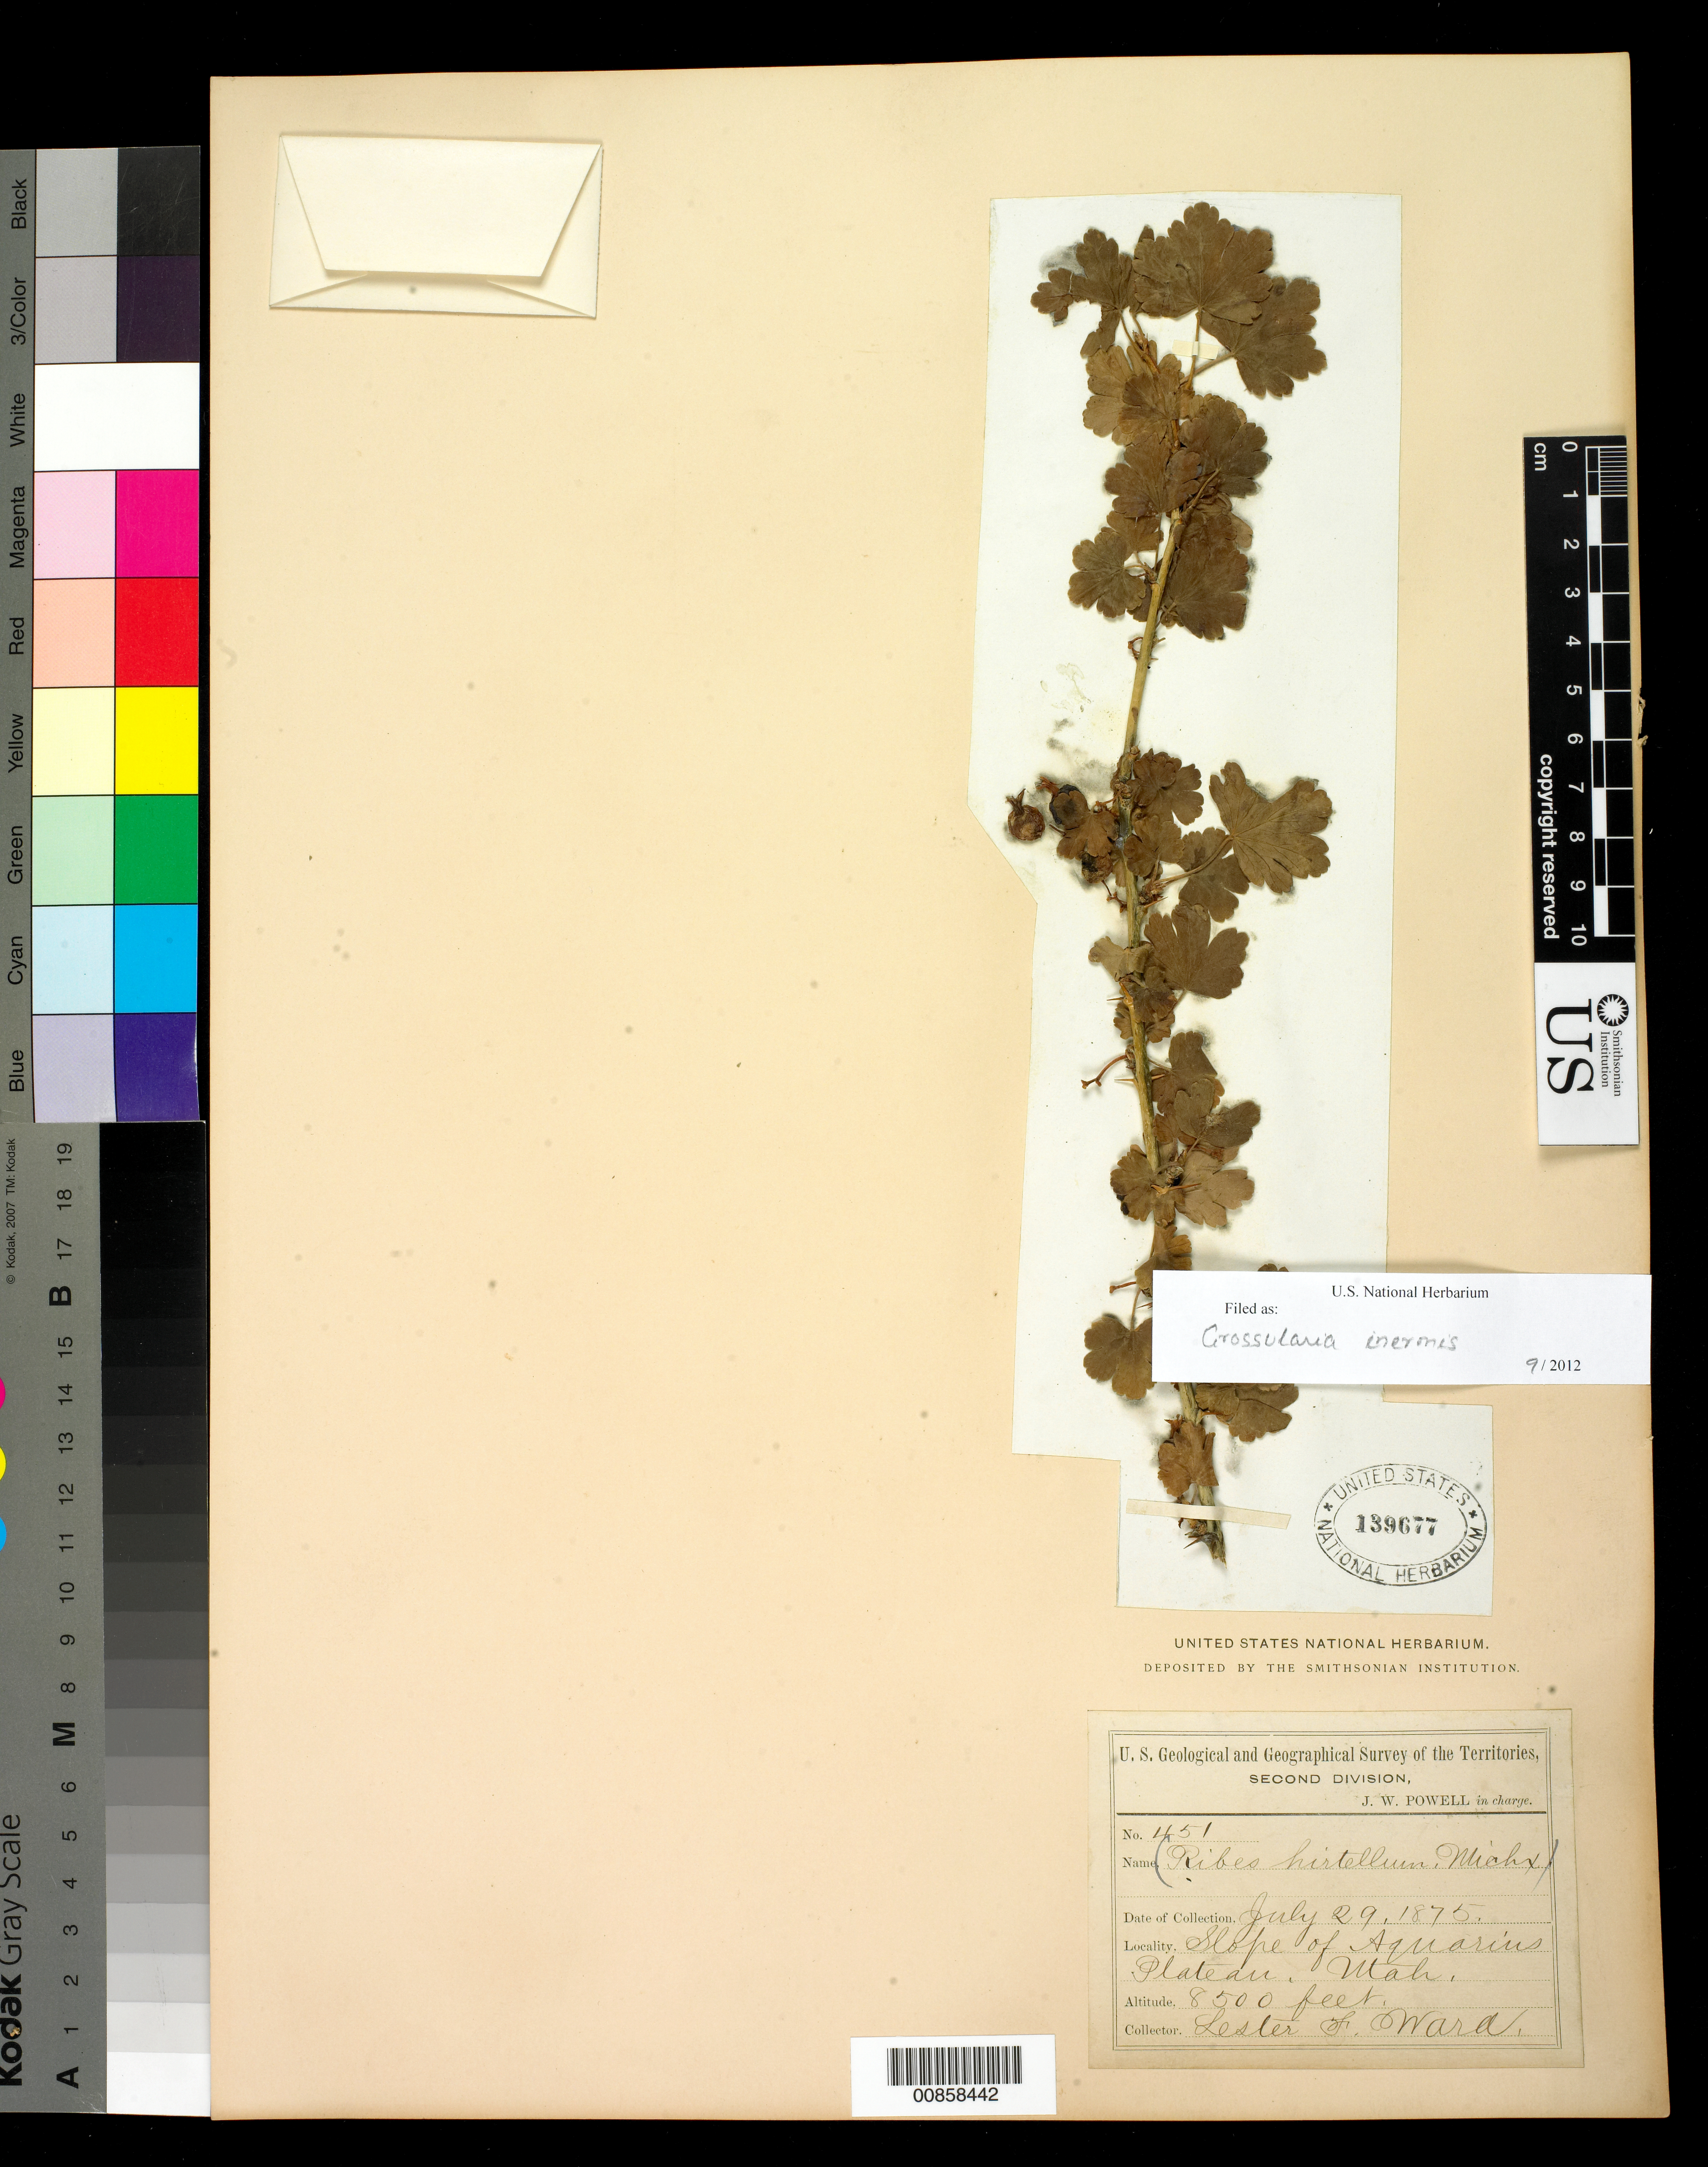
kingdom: Plantae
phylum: Tracheophyta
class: Magnoliopsida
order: Saxifragales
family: Grossulariaceae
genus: Ribes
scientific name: Ribes inerme var. inerme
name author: Rydb.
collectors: L. F. Ward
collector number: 451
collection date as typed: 29 Jul 1875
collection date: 1875-07-29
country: United States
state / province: Utah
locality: Slope of Aquarius Plateau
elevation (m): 2591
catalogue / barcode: US 139677